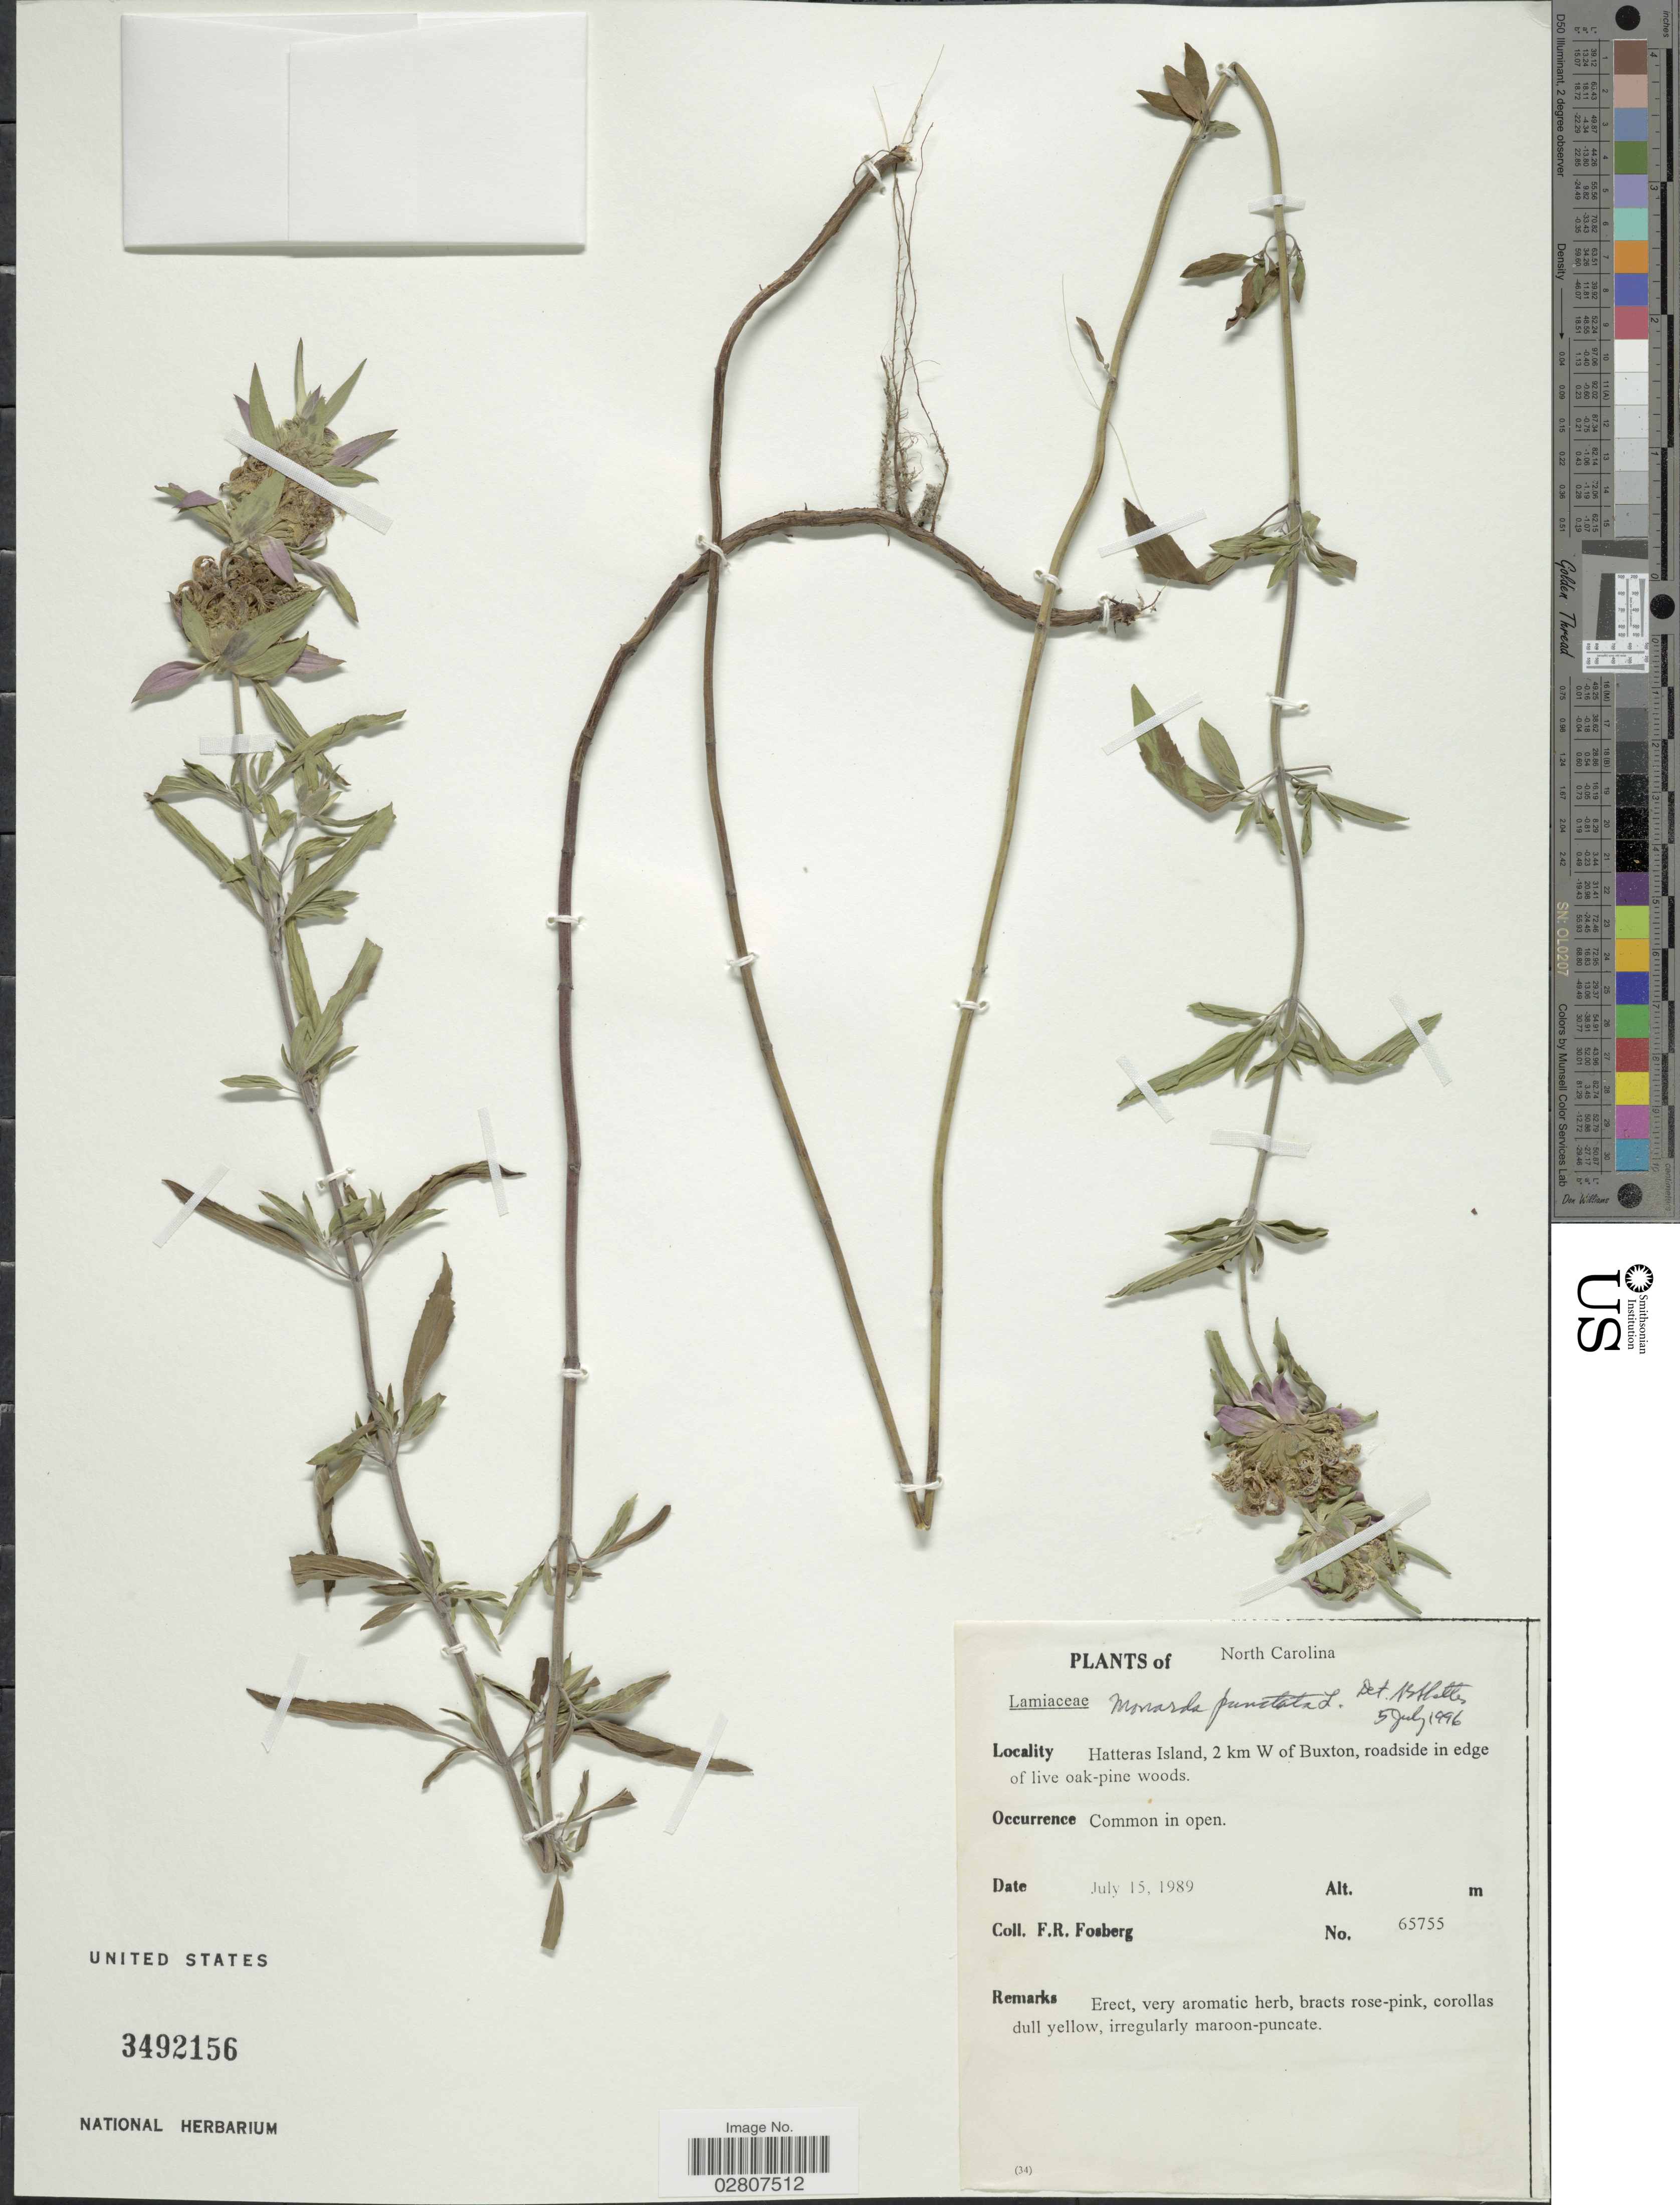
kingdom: Plantae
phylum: Tracheophyta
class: Magnoliopsida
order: Lamiales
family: Lamiaceae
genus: Monarda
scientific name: Monarda punctata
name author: L.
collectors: F. R. Fosberg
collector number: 65755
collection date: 1989-07-15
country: United States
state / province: North Carolina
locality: Hatteras Island, 2 km W of Buxton, roadside in edge of oak-pine woods.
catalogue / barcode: US 3492156